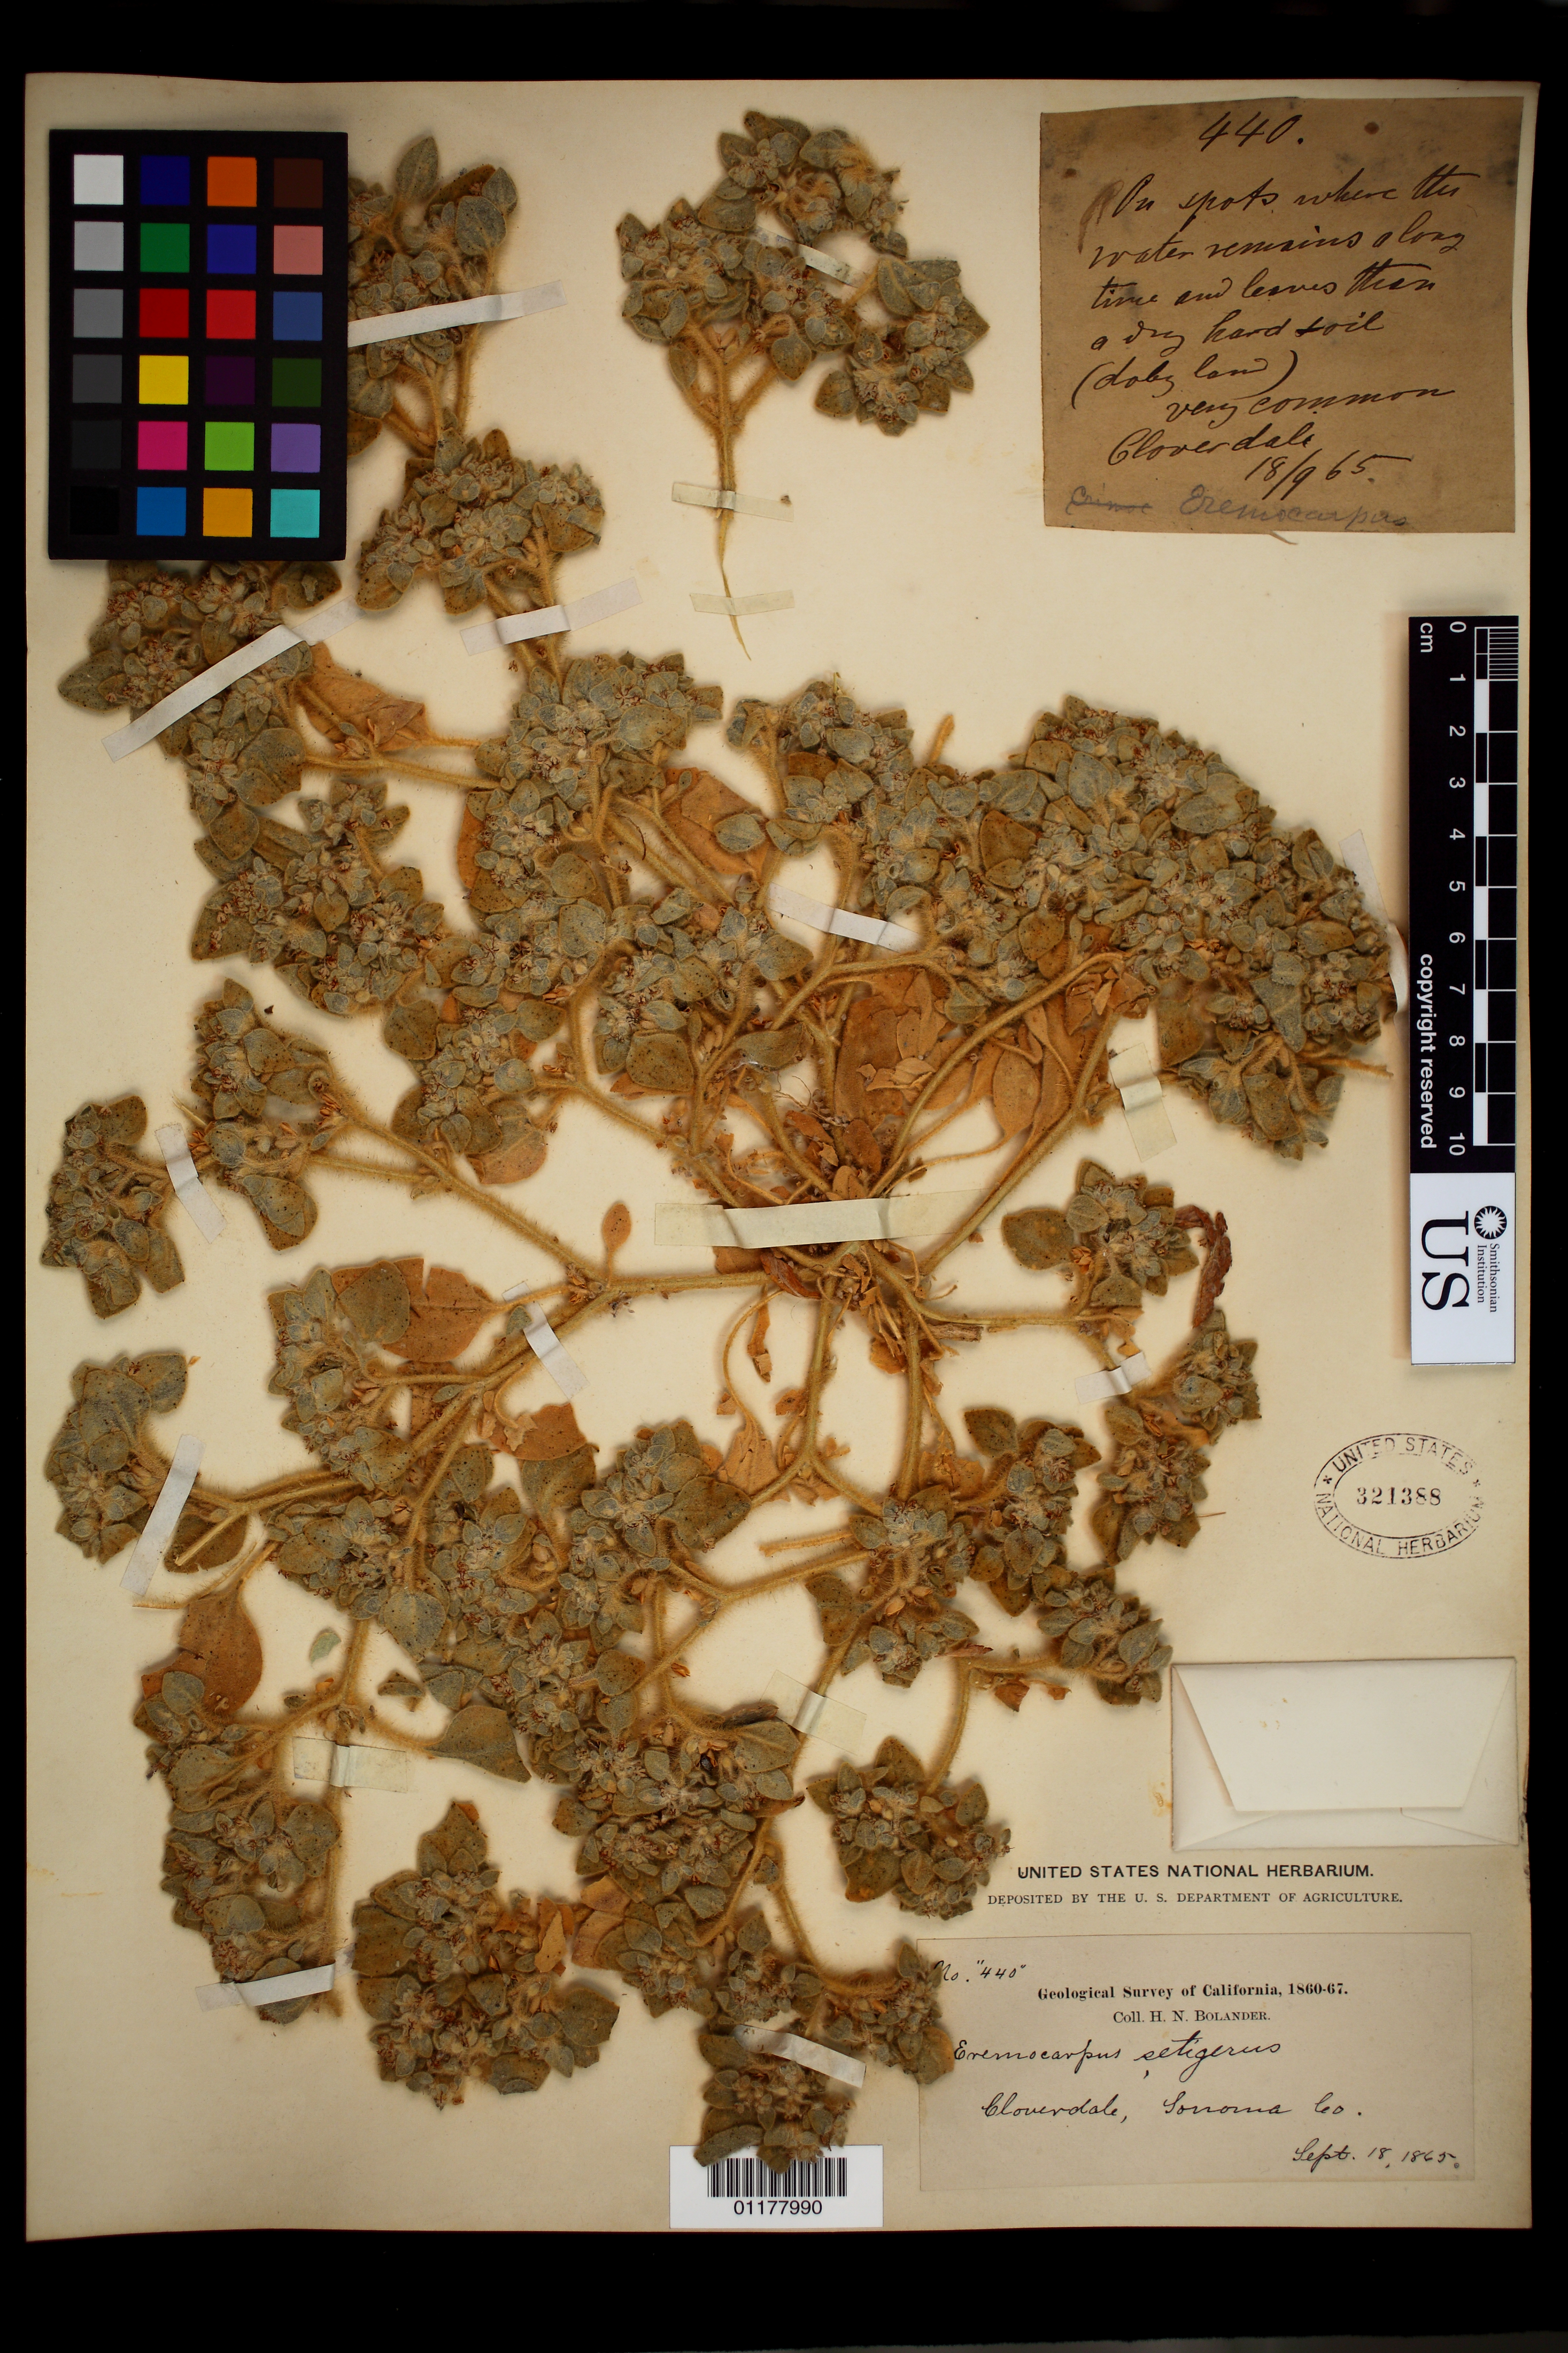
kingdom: Plantae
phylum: Tracheophyta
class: Magnoliopsida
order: Malpighiales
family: Euphorbiaceae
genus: Eremocarpus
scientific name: Eremocarpus setigerus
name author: (Hook.) Benth.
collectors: H. Bolander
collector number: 440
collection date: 1865-09-18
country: United States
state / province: California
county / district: Sonoma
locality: Cloverdale.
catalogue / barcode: US 321388